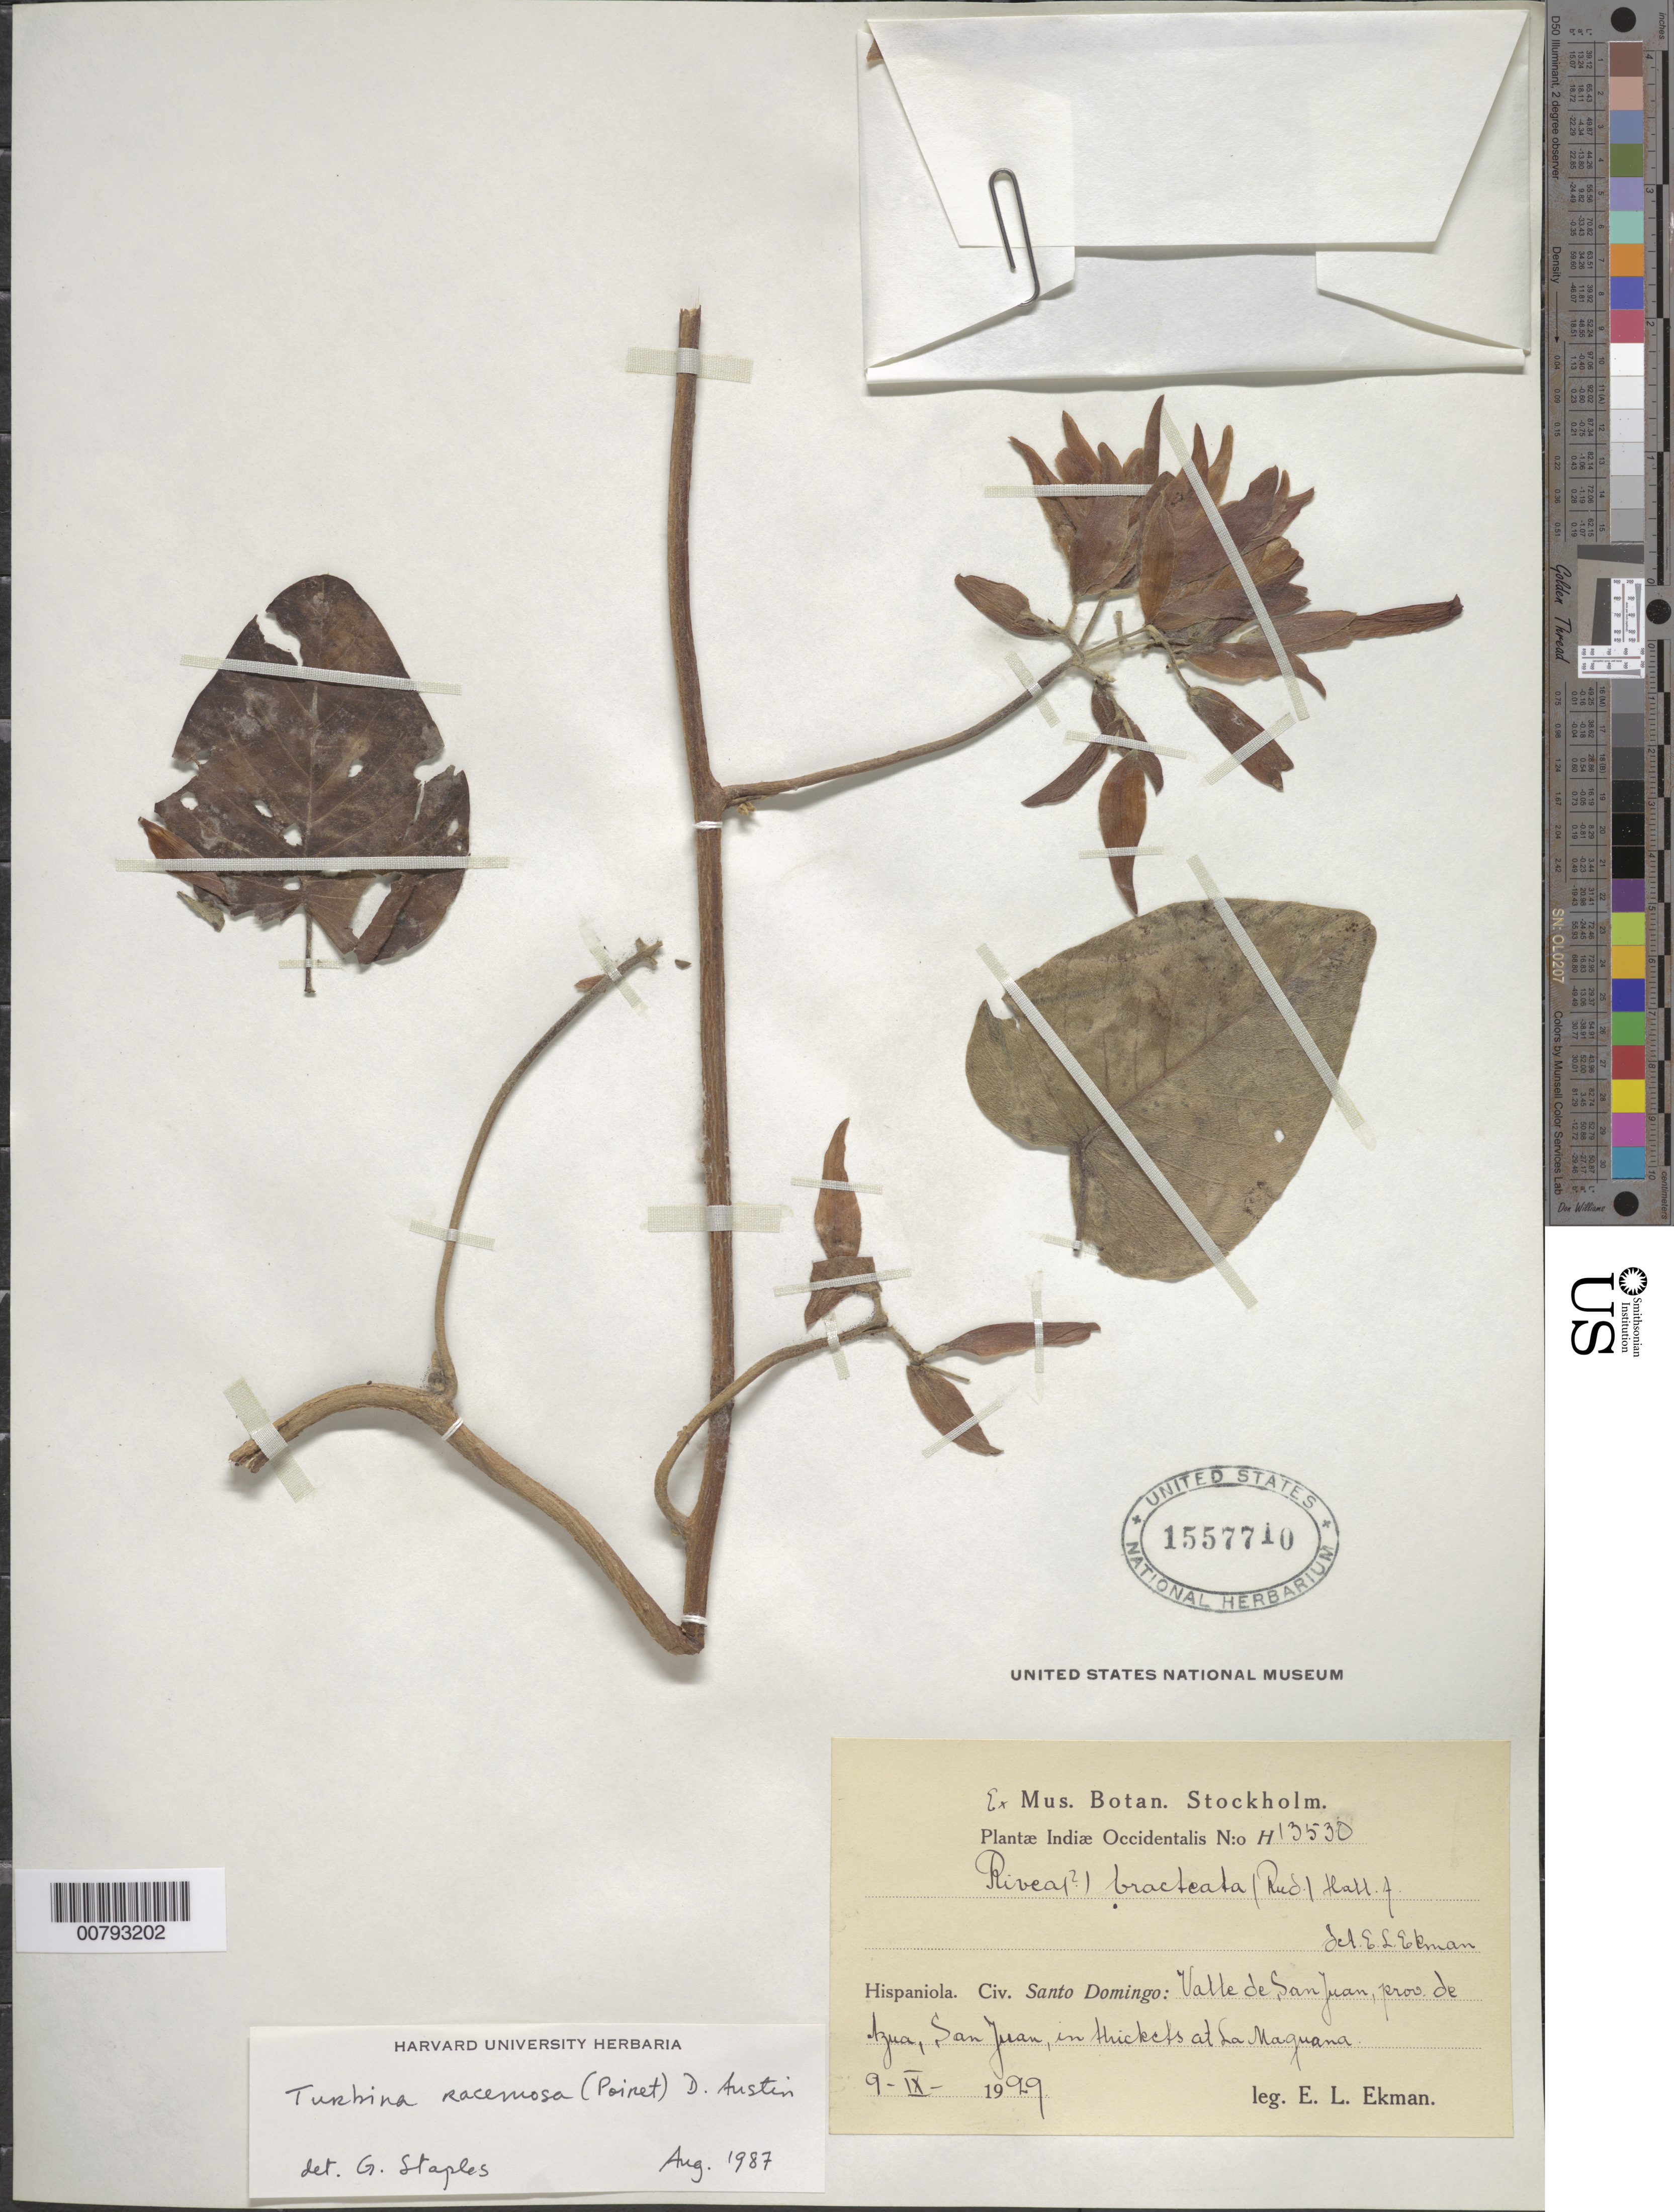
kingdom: Plantae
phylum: Tracheophyta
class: Magnoliopsida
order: Solanales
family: Convolvulaceae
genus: Turbina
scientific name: Turbina racemosa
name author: (Poir.) D.F. Austin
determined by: Staples, G. W.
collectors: E. L. Ekman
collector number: H 13530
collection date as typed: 09 Sep 1929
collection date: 1929-09-09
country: Dominican Republic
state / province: Azua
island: Hispaniola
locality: San Juan Valley, San Juan, at La Maguana.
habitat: In thickets.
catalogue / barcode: US 1557710